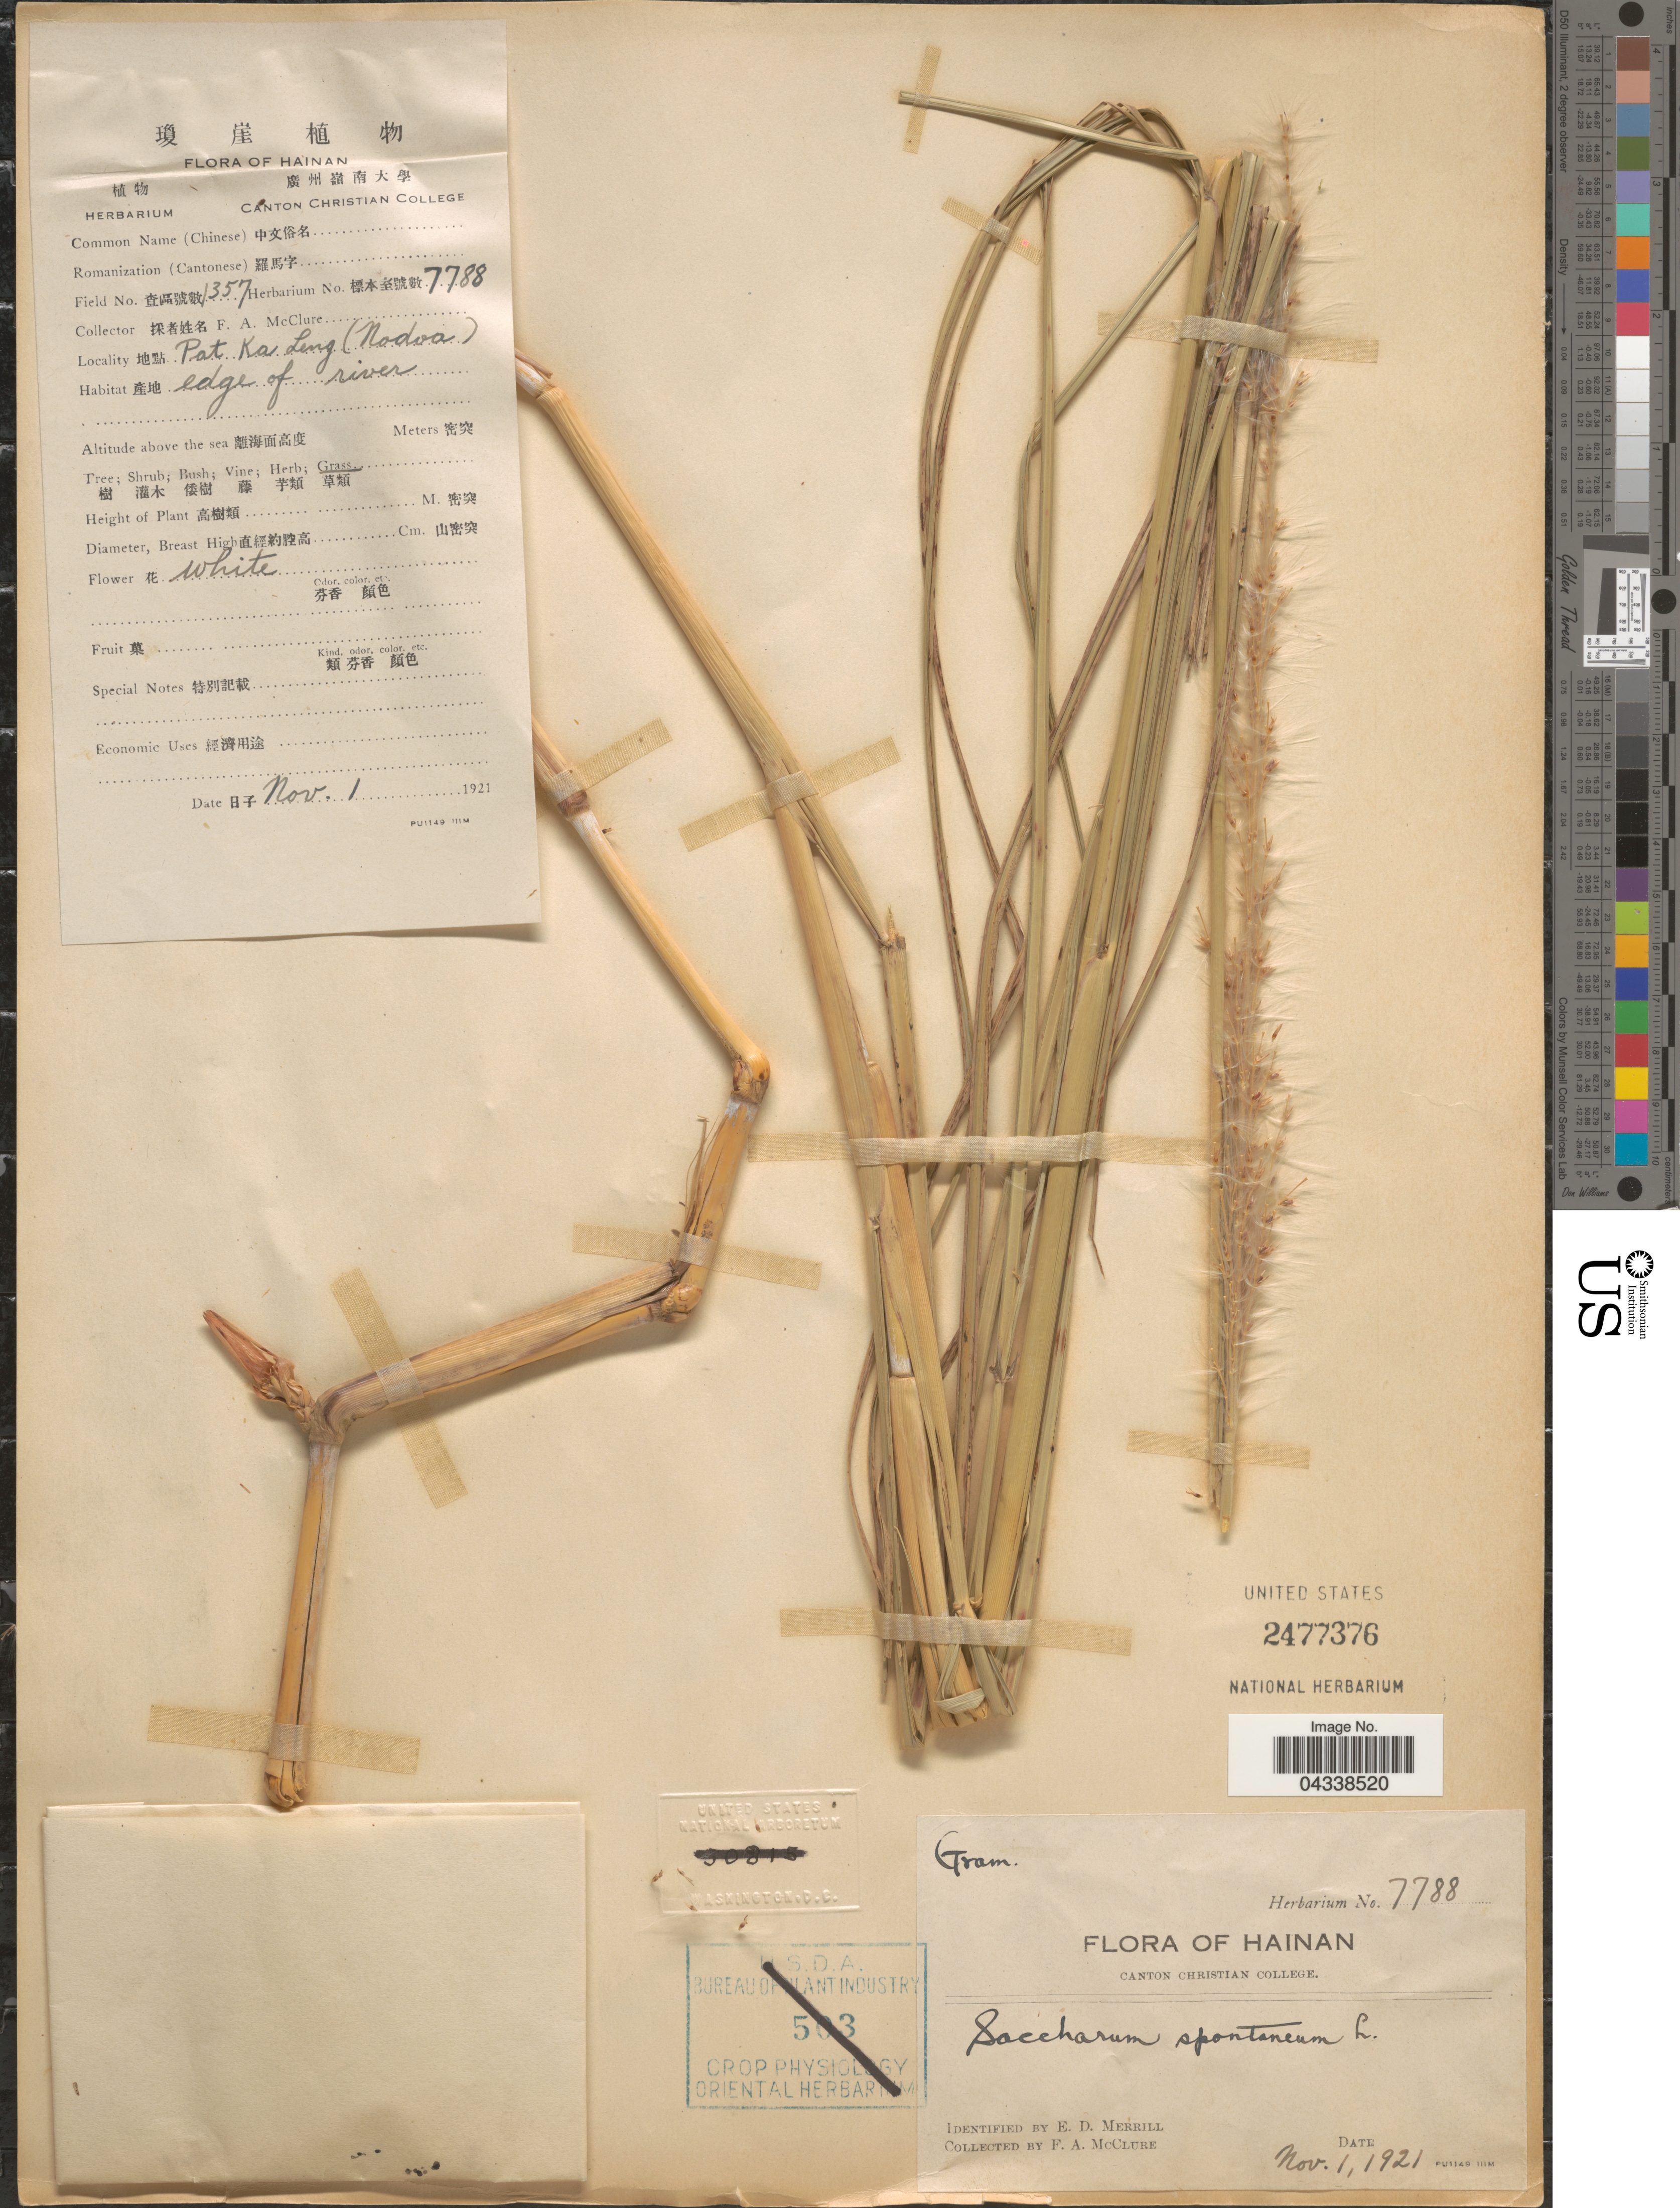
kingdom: Plantae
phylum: Tracheophyta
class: Liliopsida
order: Poales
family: Poaceae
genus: Saccharum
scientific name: Saccharum spontaneum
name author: L.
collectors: F. A. McClure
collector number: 7788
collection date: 1921-11-01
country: China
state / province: Hainan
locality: Pat Ka Ling (Nodva). Edge of river.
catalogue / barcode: US 2477376